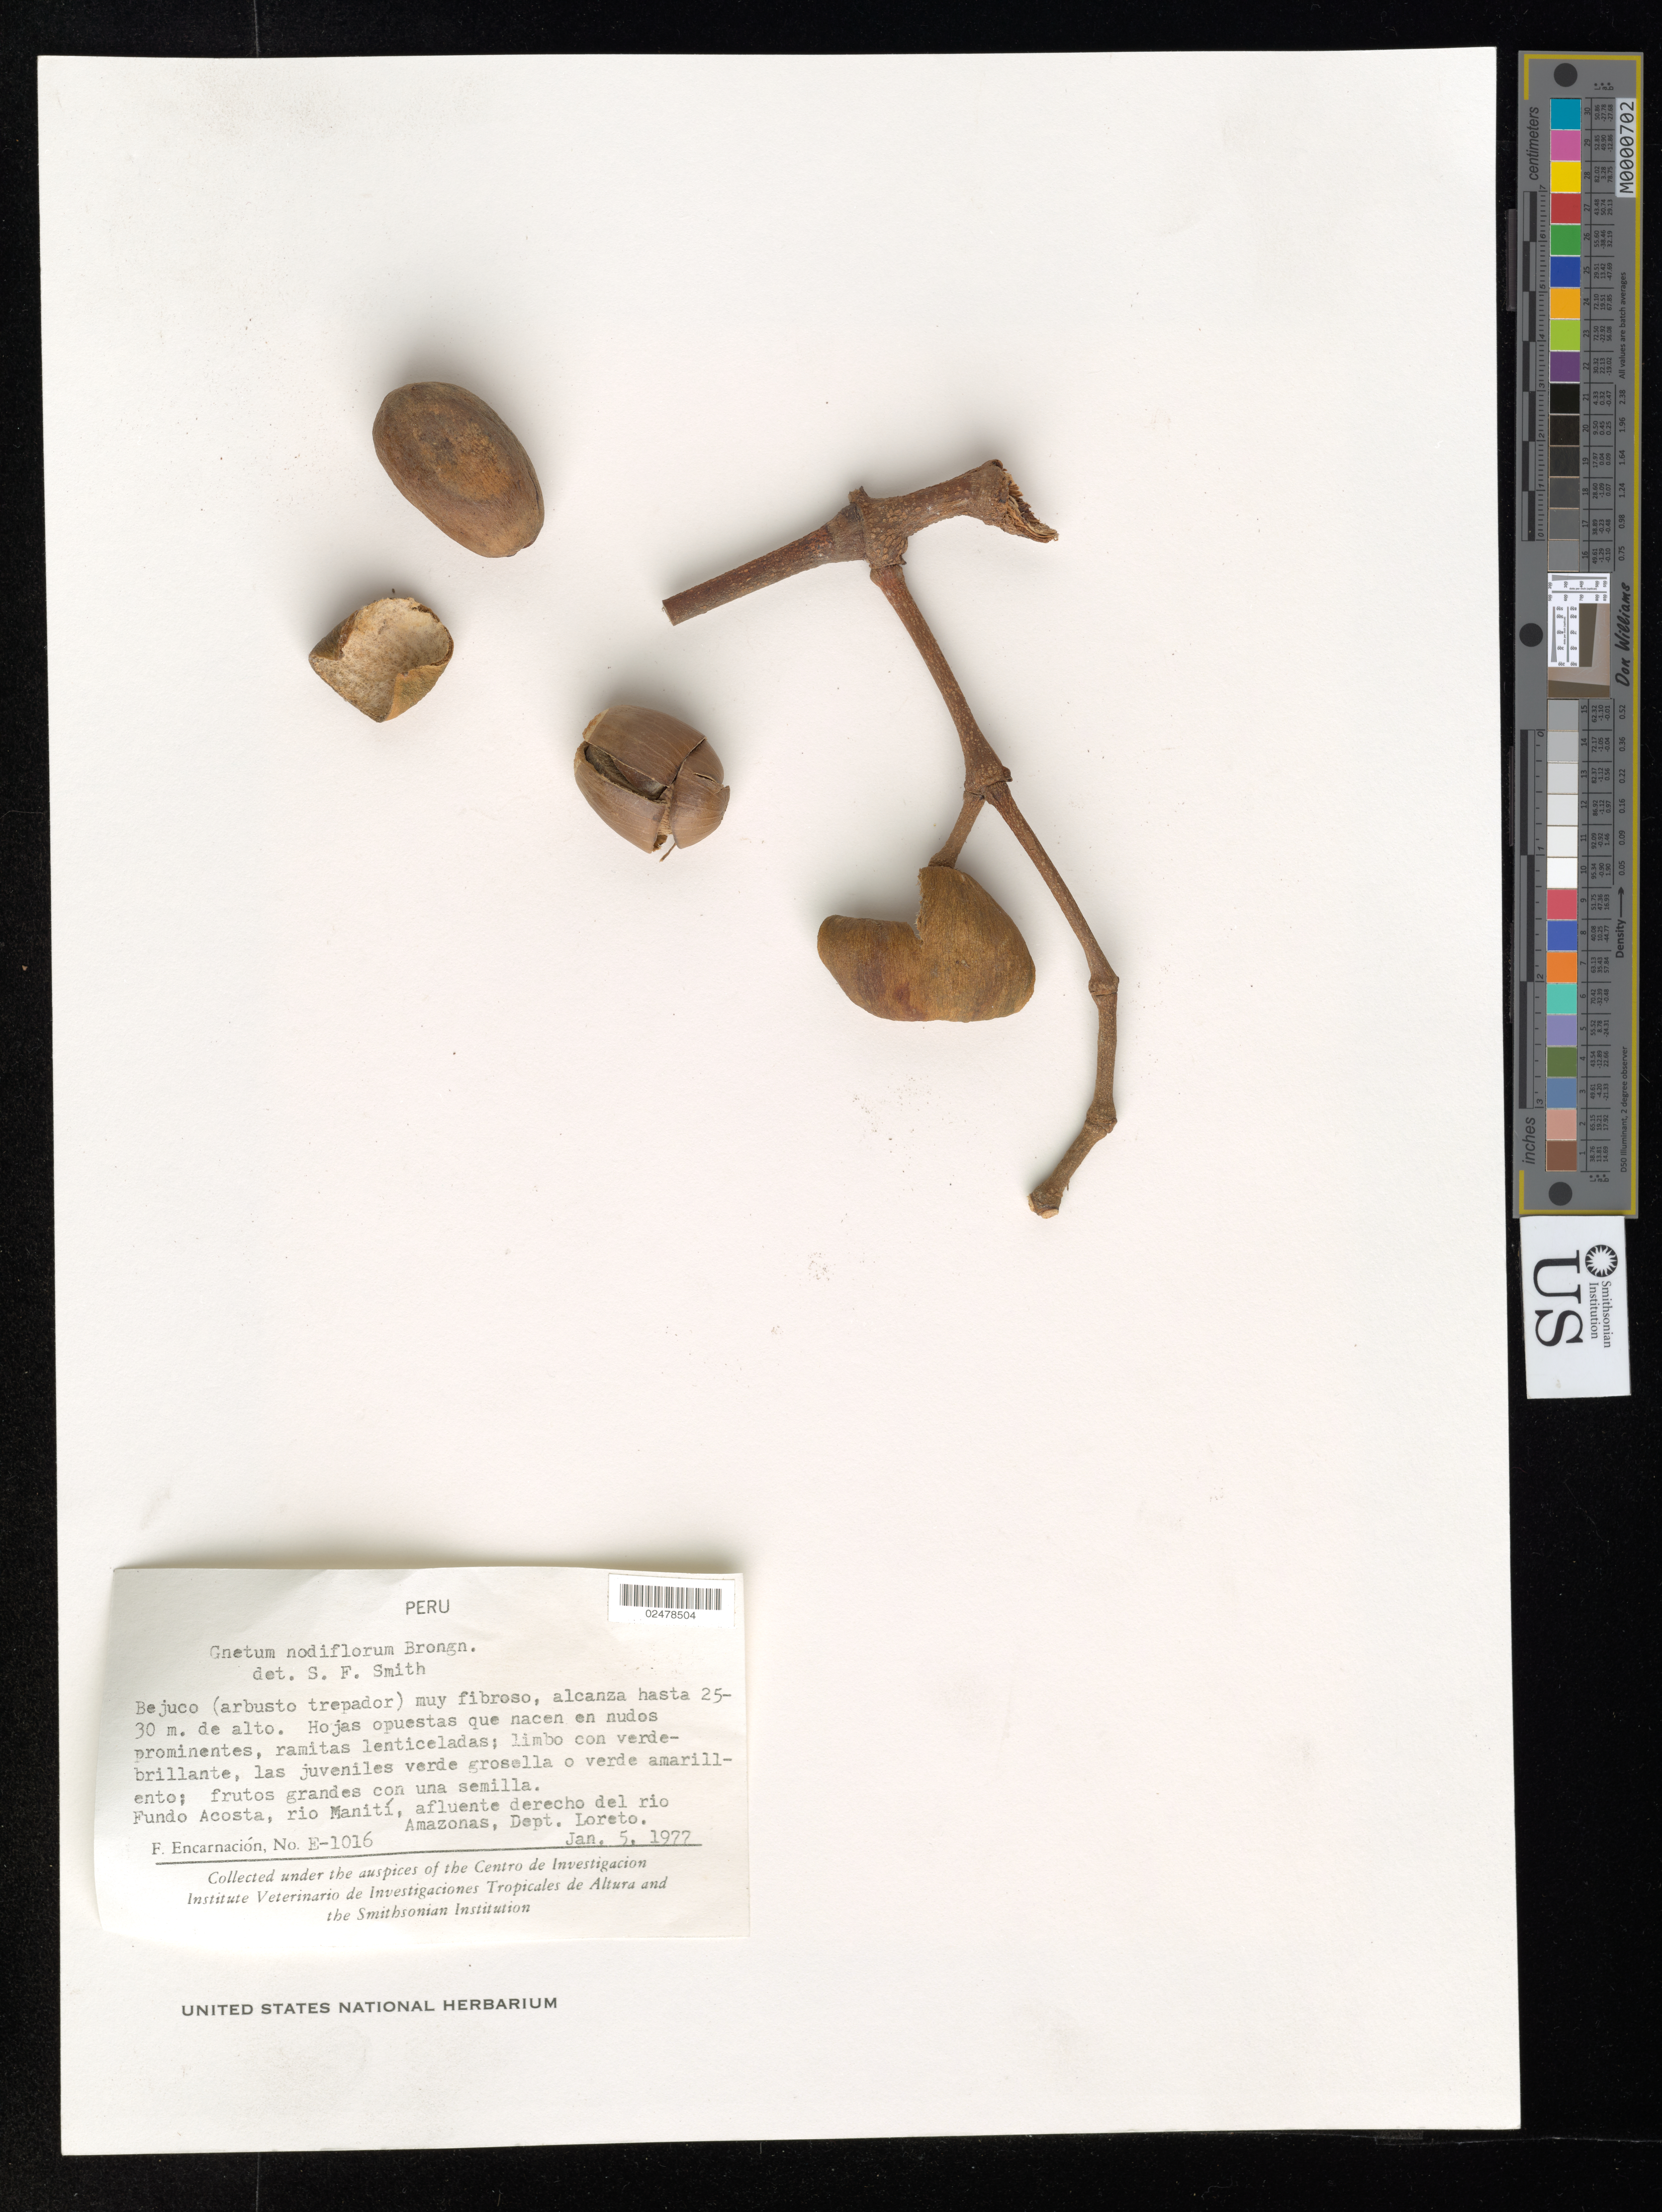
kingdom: Plantae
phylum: Tracheophyta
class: Gnetopsida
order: Gnetales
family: Gnetaceae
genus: Gnetum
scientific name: Gnetum nodiflorum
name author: Brongn.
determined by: Smith, Stephen F., (US), NMNH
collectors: F. Encarnación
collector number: E-1016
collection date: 1977-01-05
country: Peru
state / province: Loreto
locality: Fundo Acosta, rio Maniti, afluente derecho del rio Amazonas